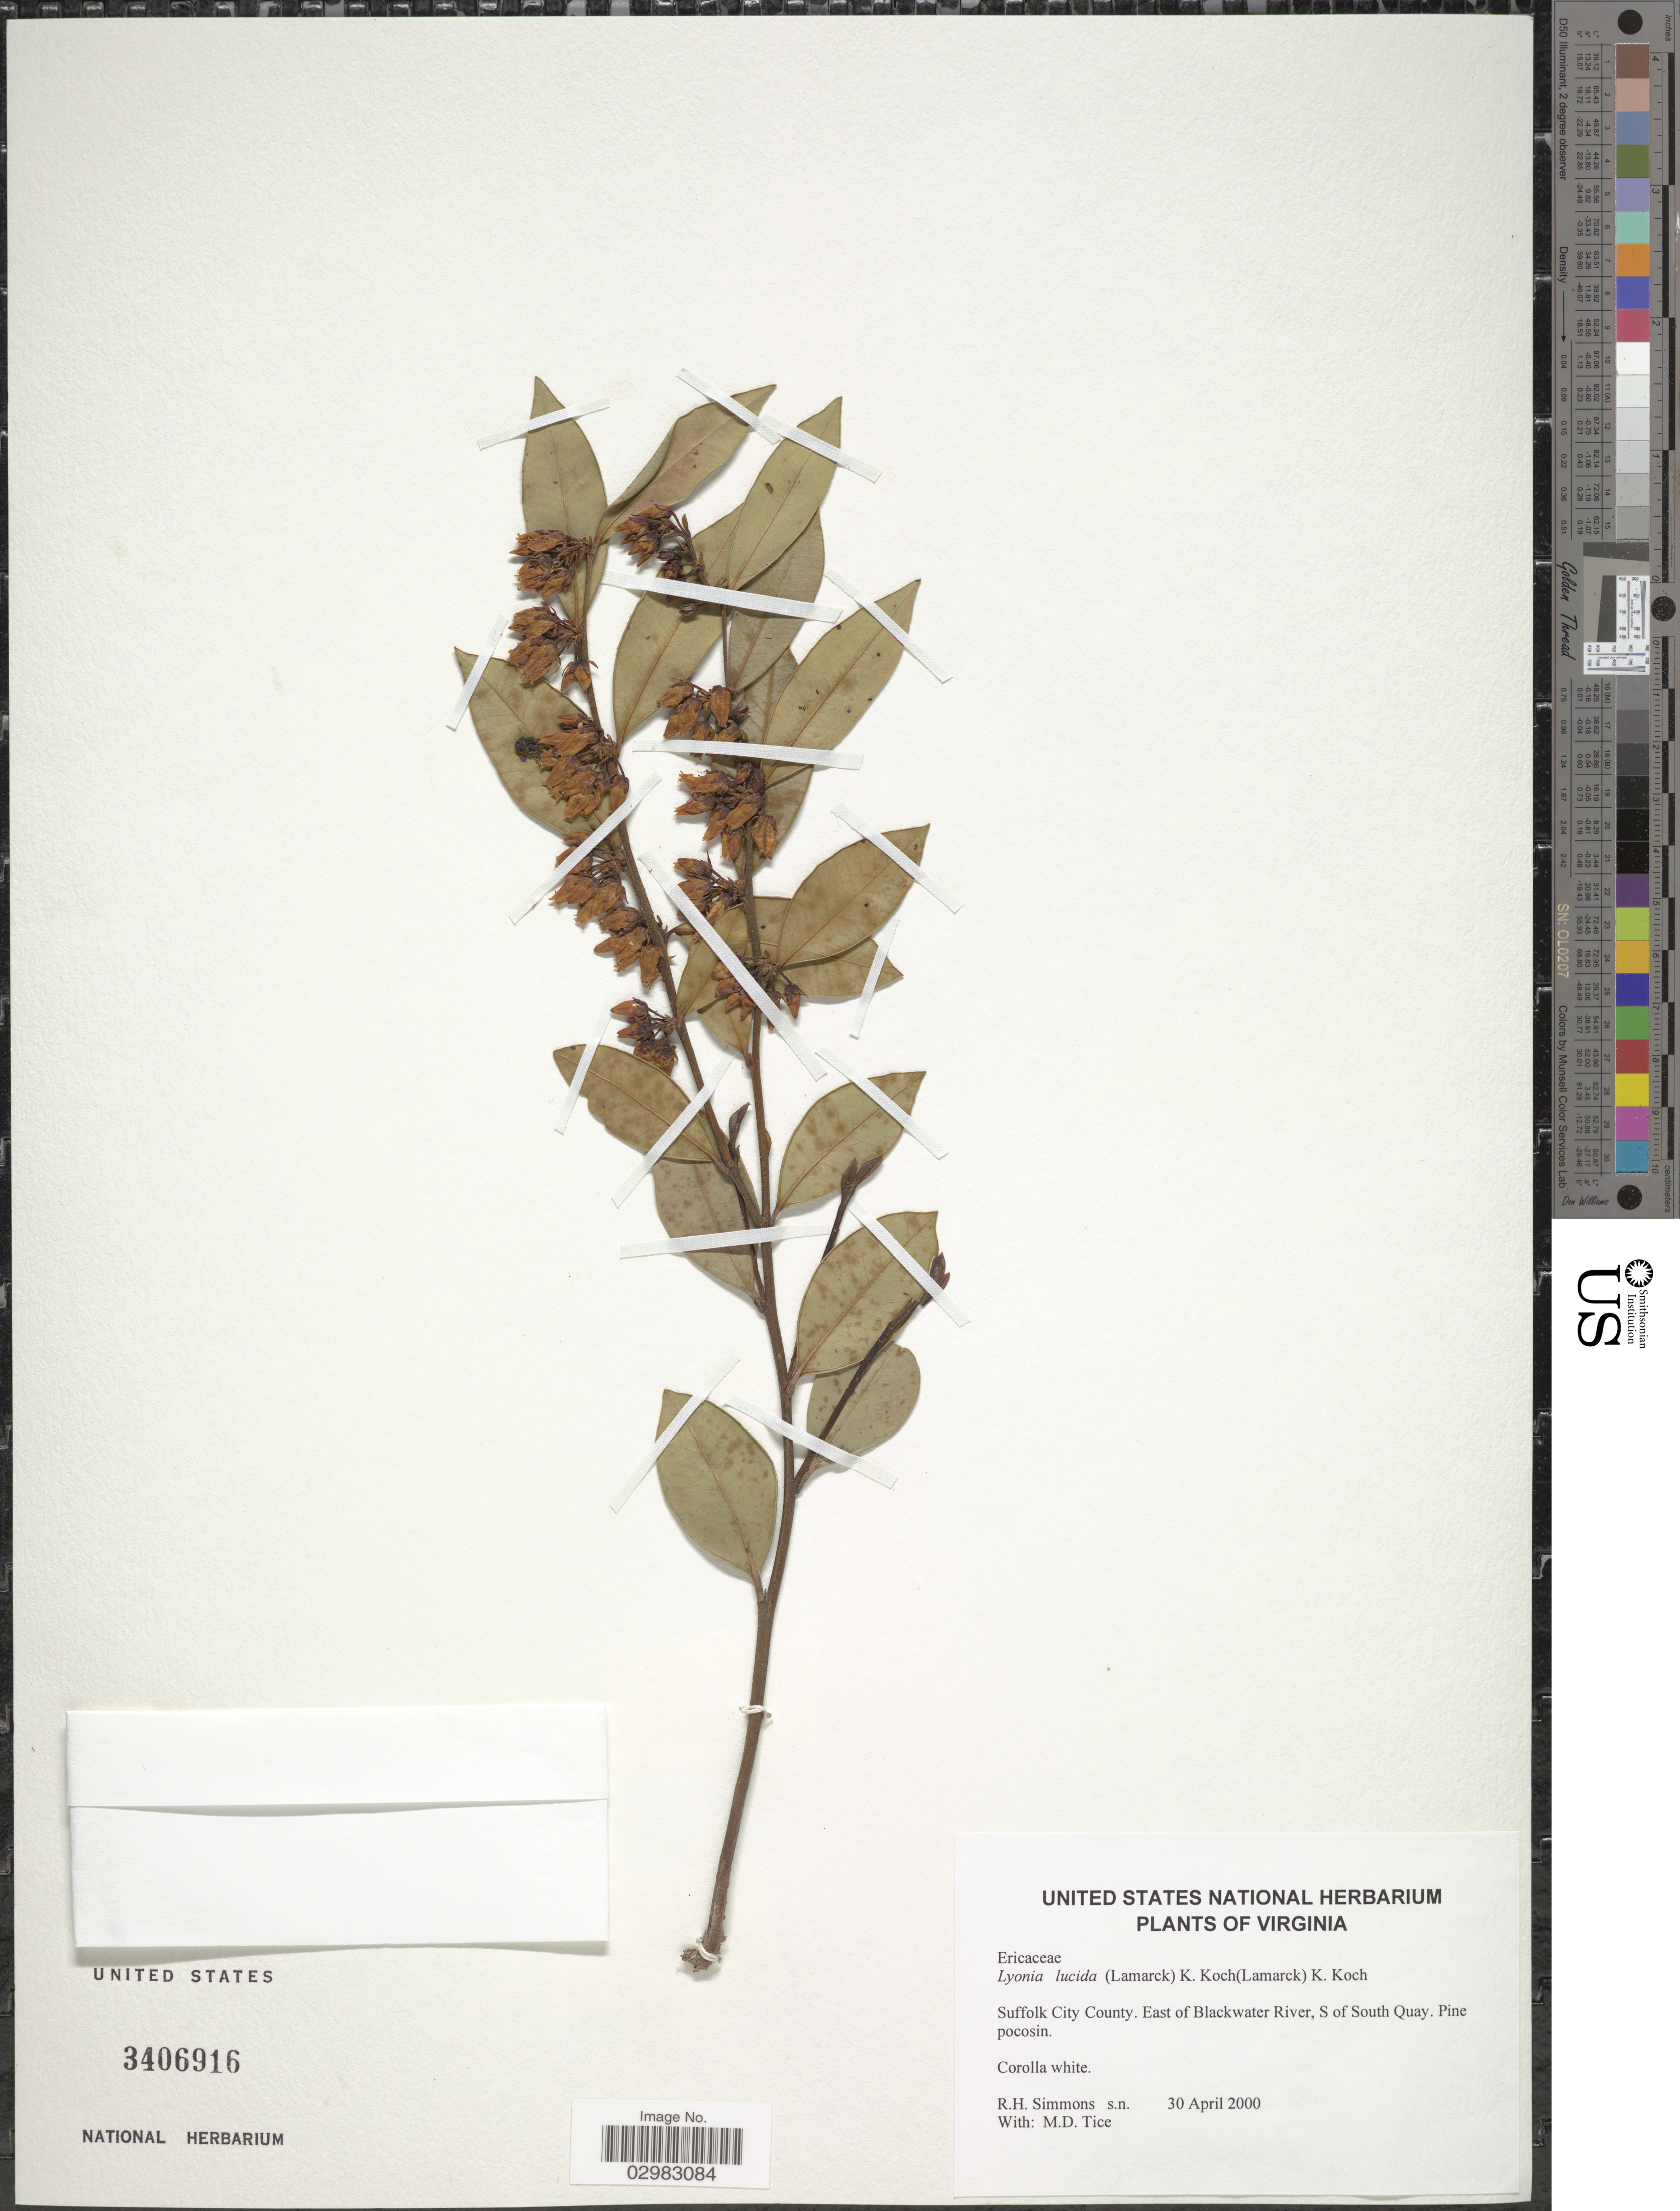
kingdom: Plantae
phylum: Tracheophyta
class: Magnoliopsida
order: Ericales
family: Ericaceae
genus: Lyonia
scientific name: Lyonia lucida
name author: K. Koch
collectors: R. H. Simmons & M. Tice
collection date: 2000-04-30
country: United States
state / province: Virginia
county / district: City of Suffolk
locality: Suffolk City County. East of Blackwater River, S of South Quay.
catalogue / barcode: US 3406916